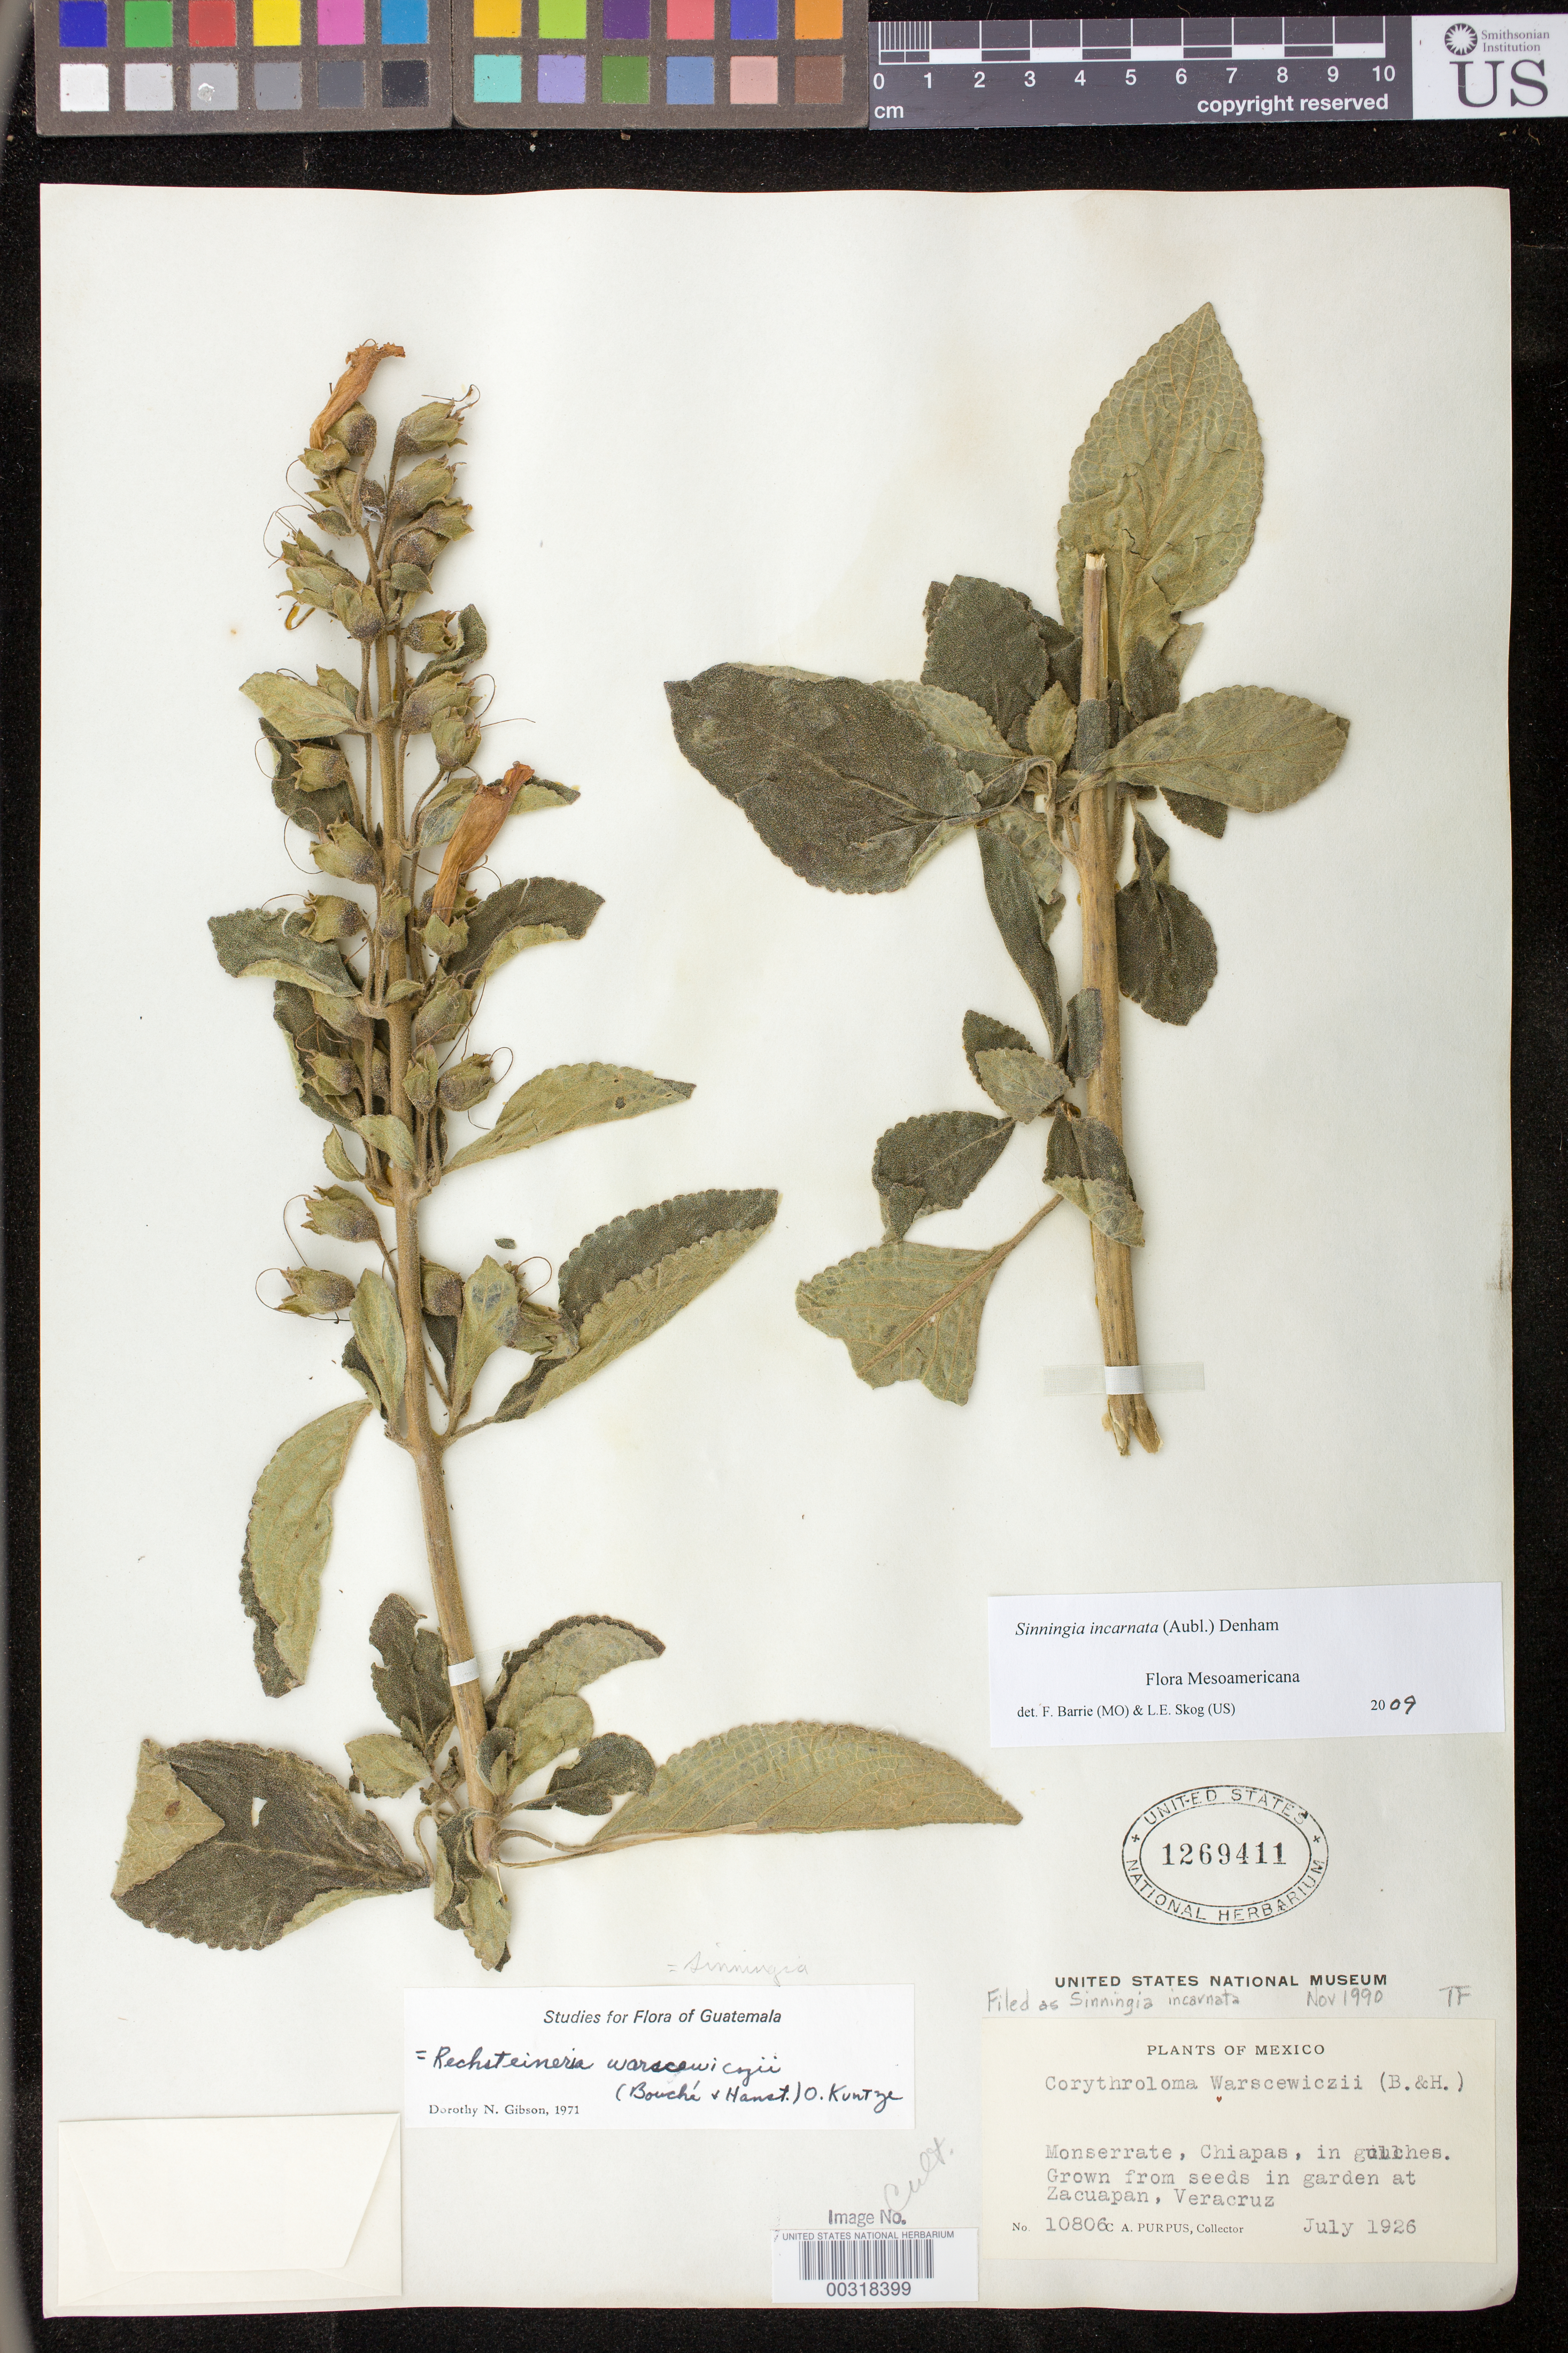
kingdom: Plantae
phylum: Tracheophyta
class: Magnoliopsida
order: Lamiales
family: Gesneriaceae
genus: Sinningia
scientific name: Sinningia incarnata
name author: (Aubl.) D.L. Denham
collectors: C. A. Purpus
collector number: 10806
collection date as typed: Jul 1926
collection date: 1926-07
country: Mexico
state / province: Chiapas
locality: Monserrate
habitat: In gulches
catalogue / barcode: US 1269411